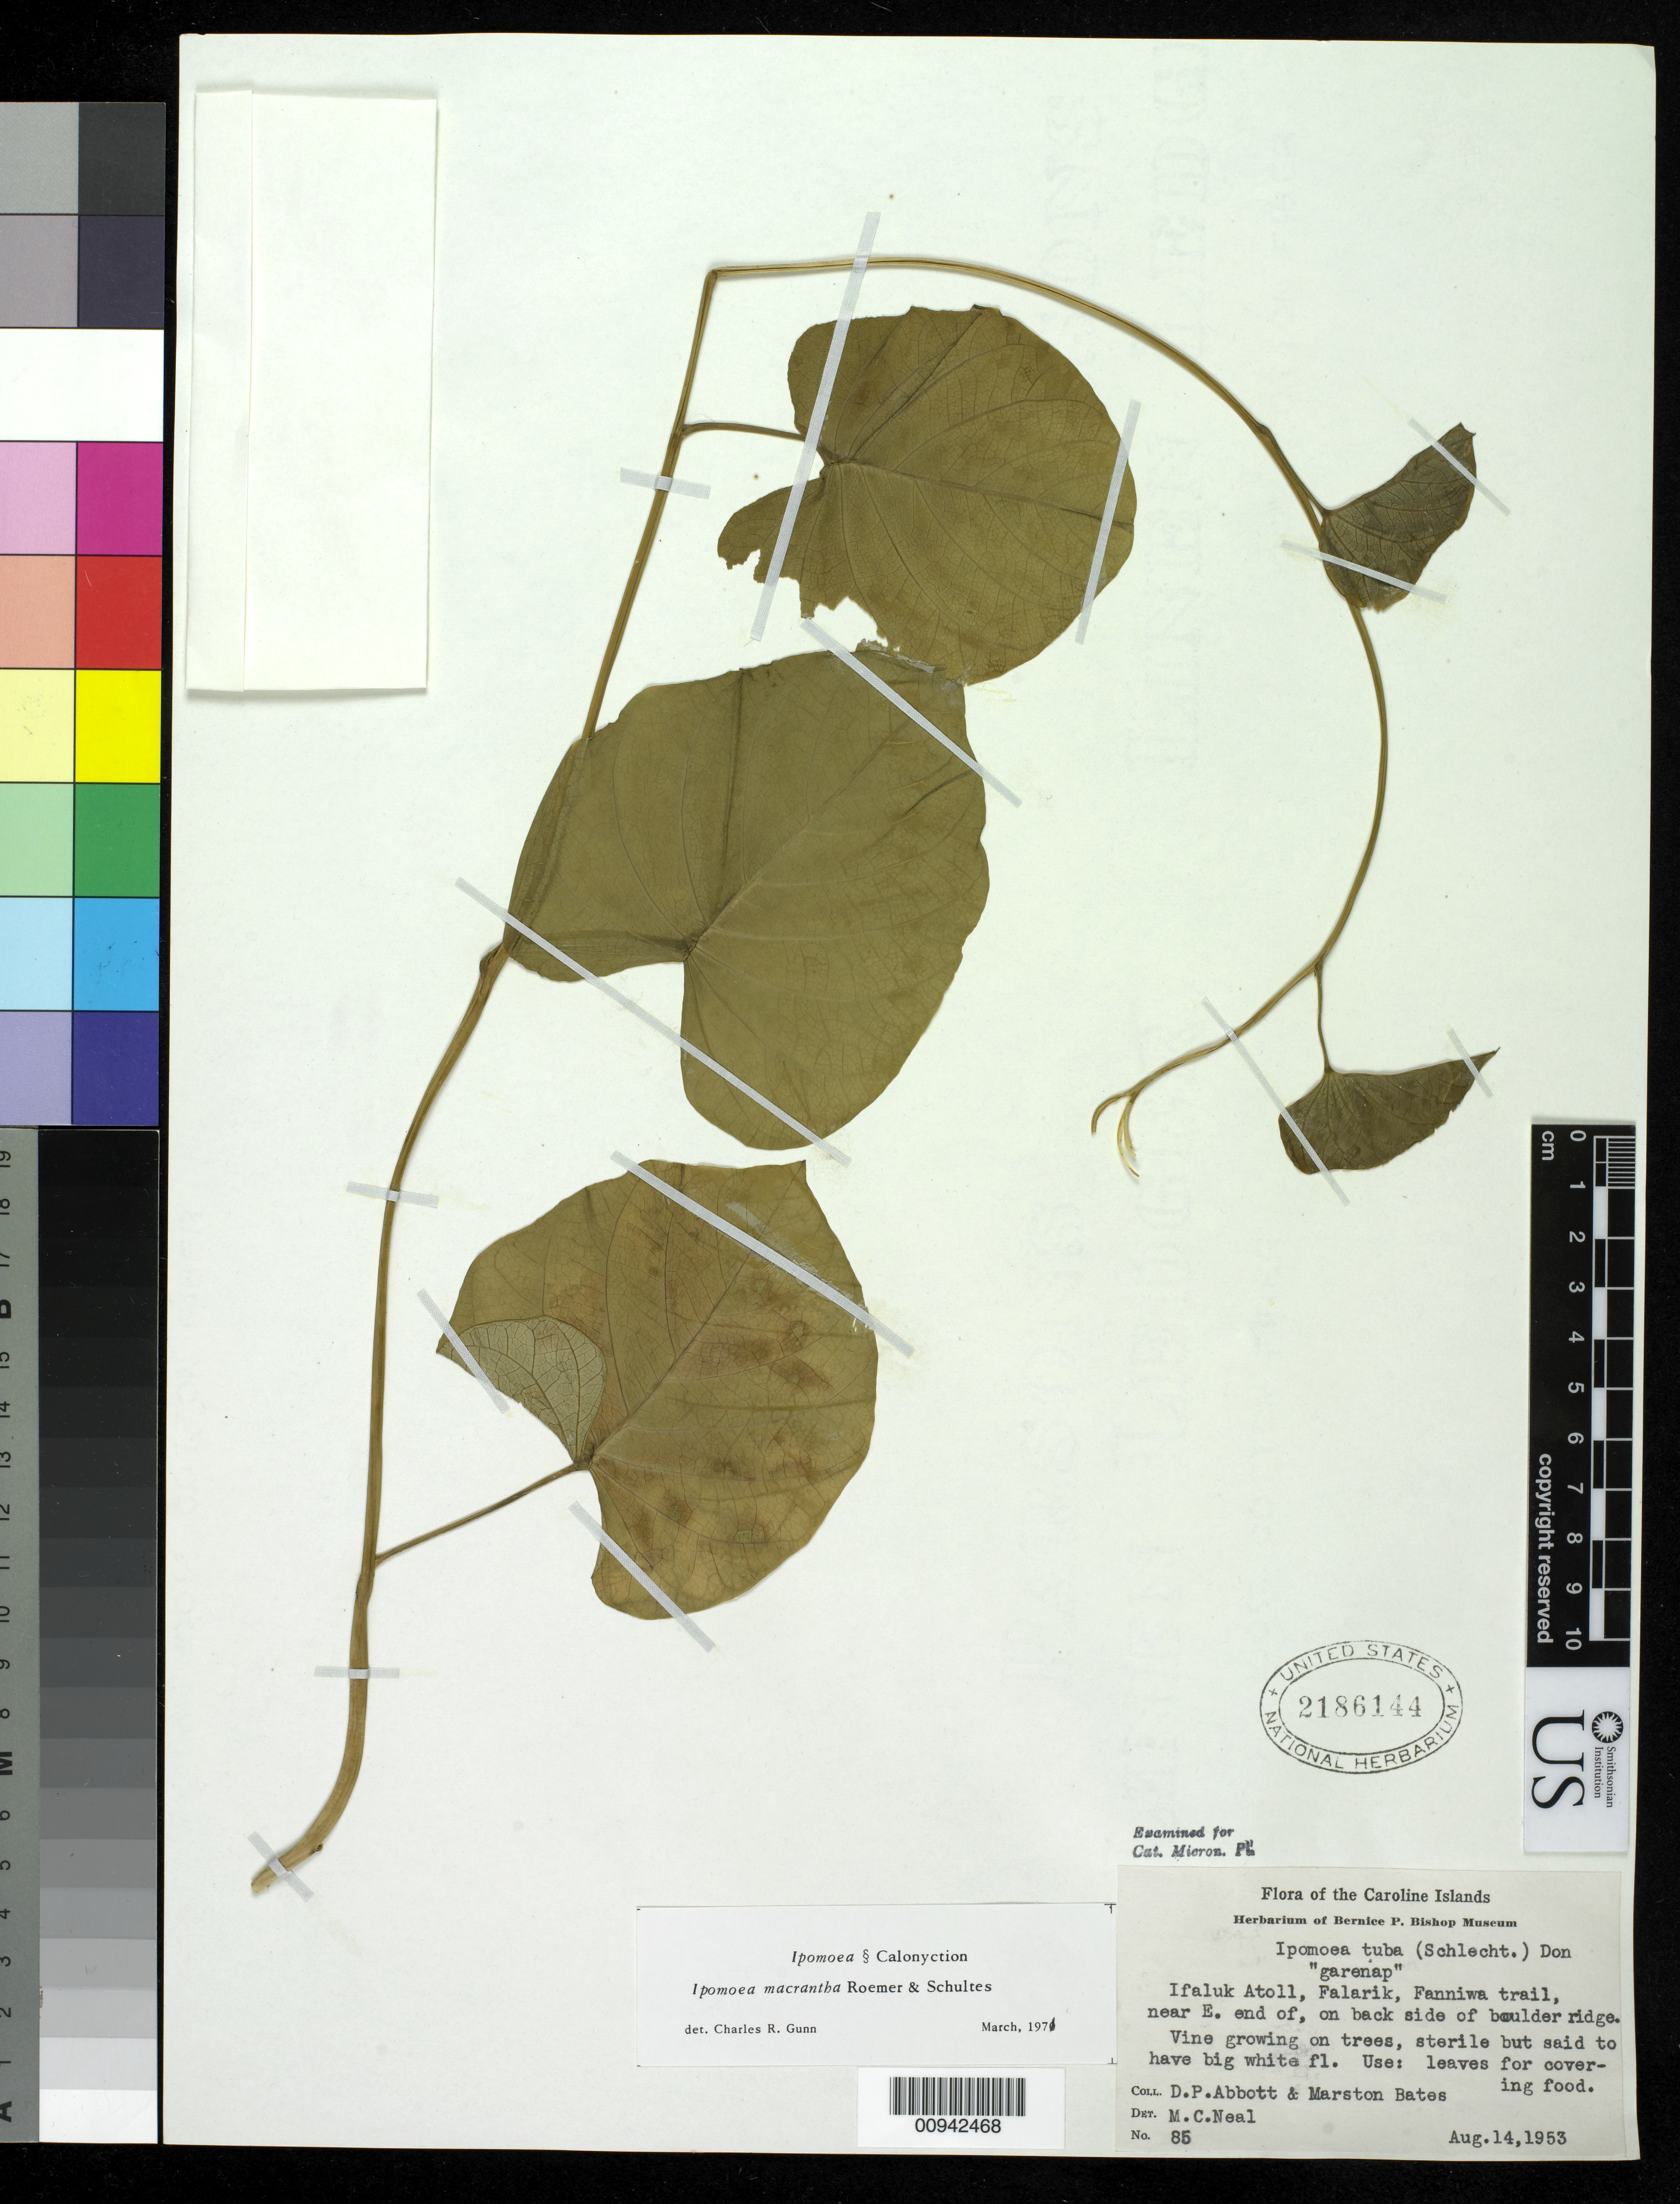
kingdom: Plantae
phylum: Tracheophyta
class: Magnoliopsida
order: Solanales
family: Convolvulaceae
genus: Ipomoea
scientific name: Ipomoea violacea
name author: L.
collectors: D. P. Abbott & M. Bates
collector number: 85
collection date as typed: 14 Aug 1953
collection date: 1953-08-14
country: Micronesia, Federated States of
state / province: Yap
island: Ifalik (Ifaluk) Atoll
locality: Falarik Islet, Fanniwa trail, near E. end of, on back side of boulder ridge.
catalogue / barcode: US 2186144